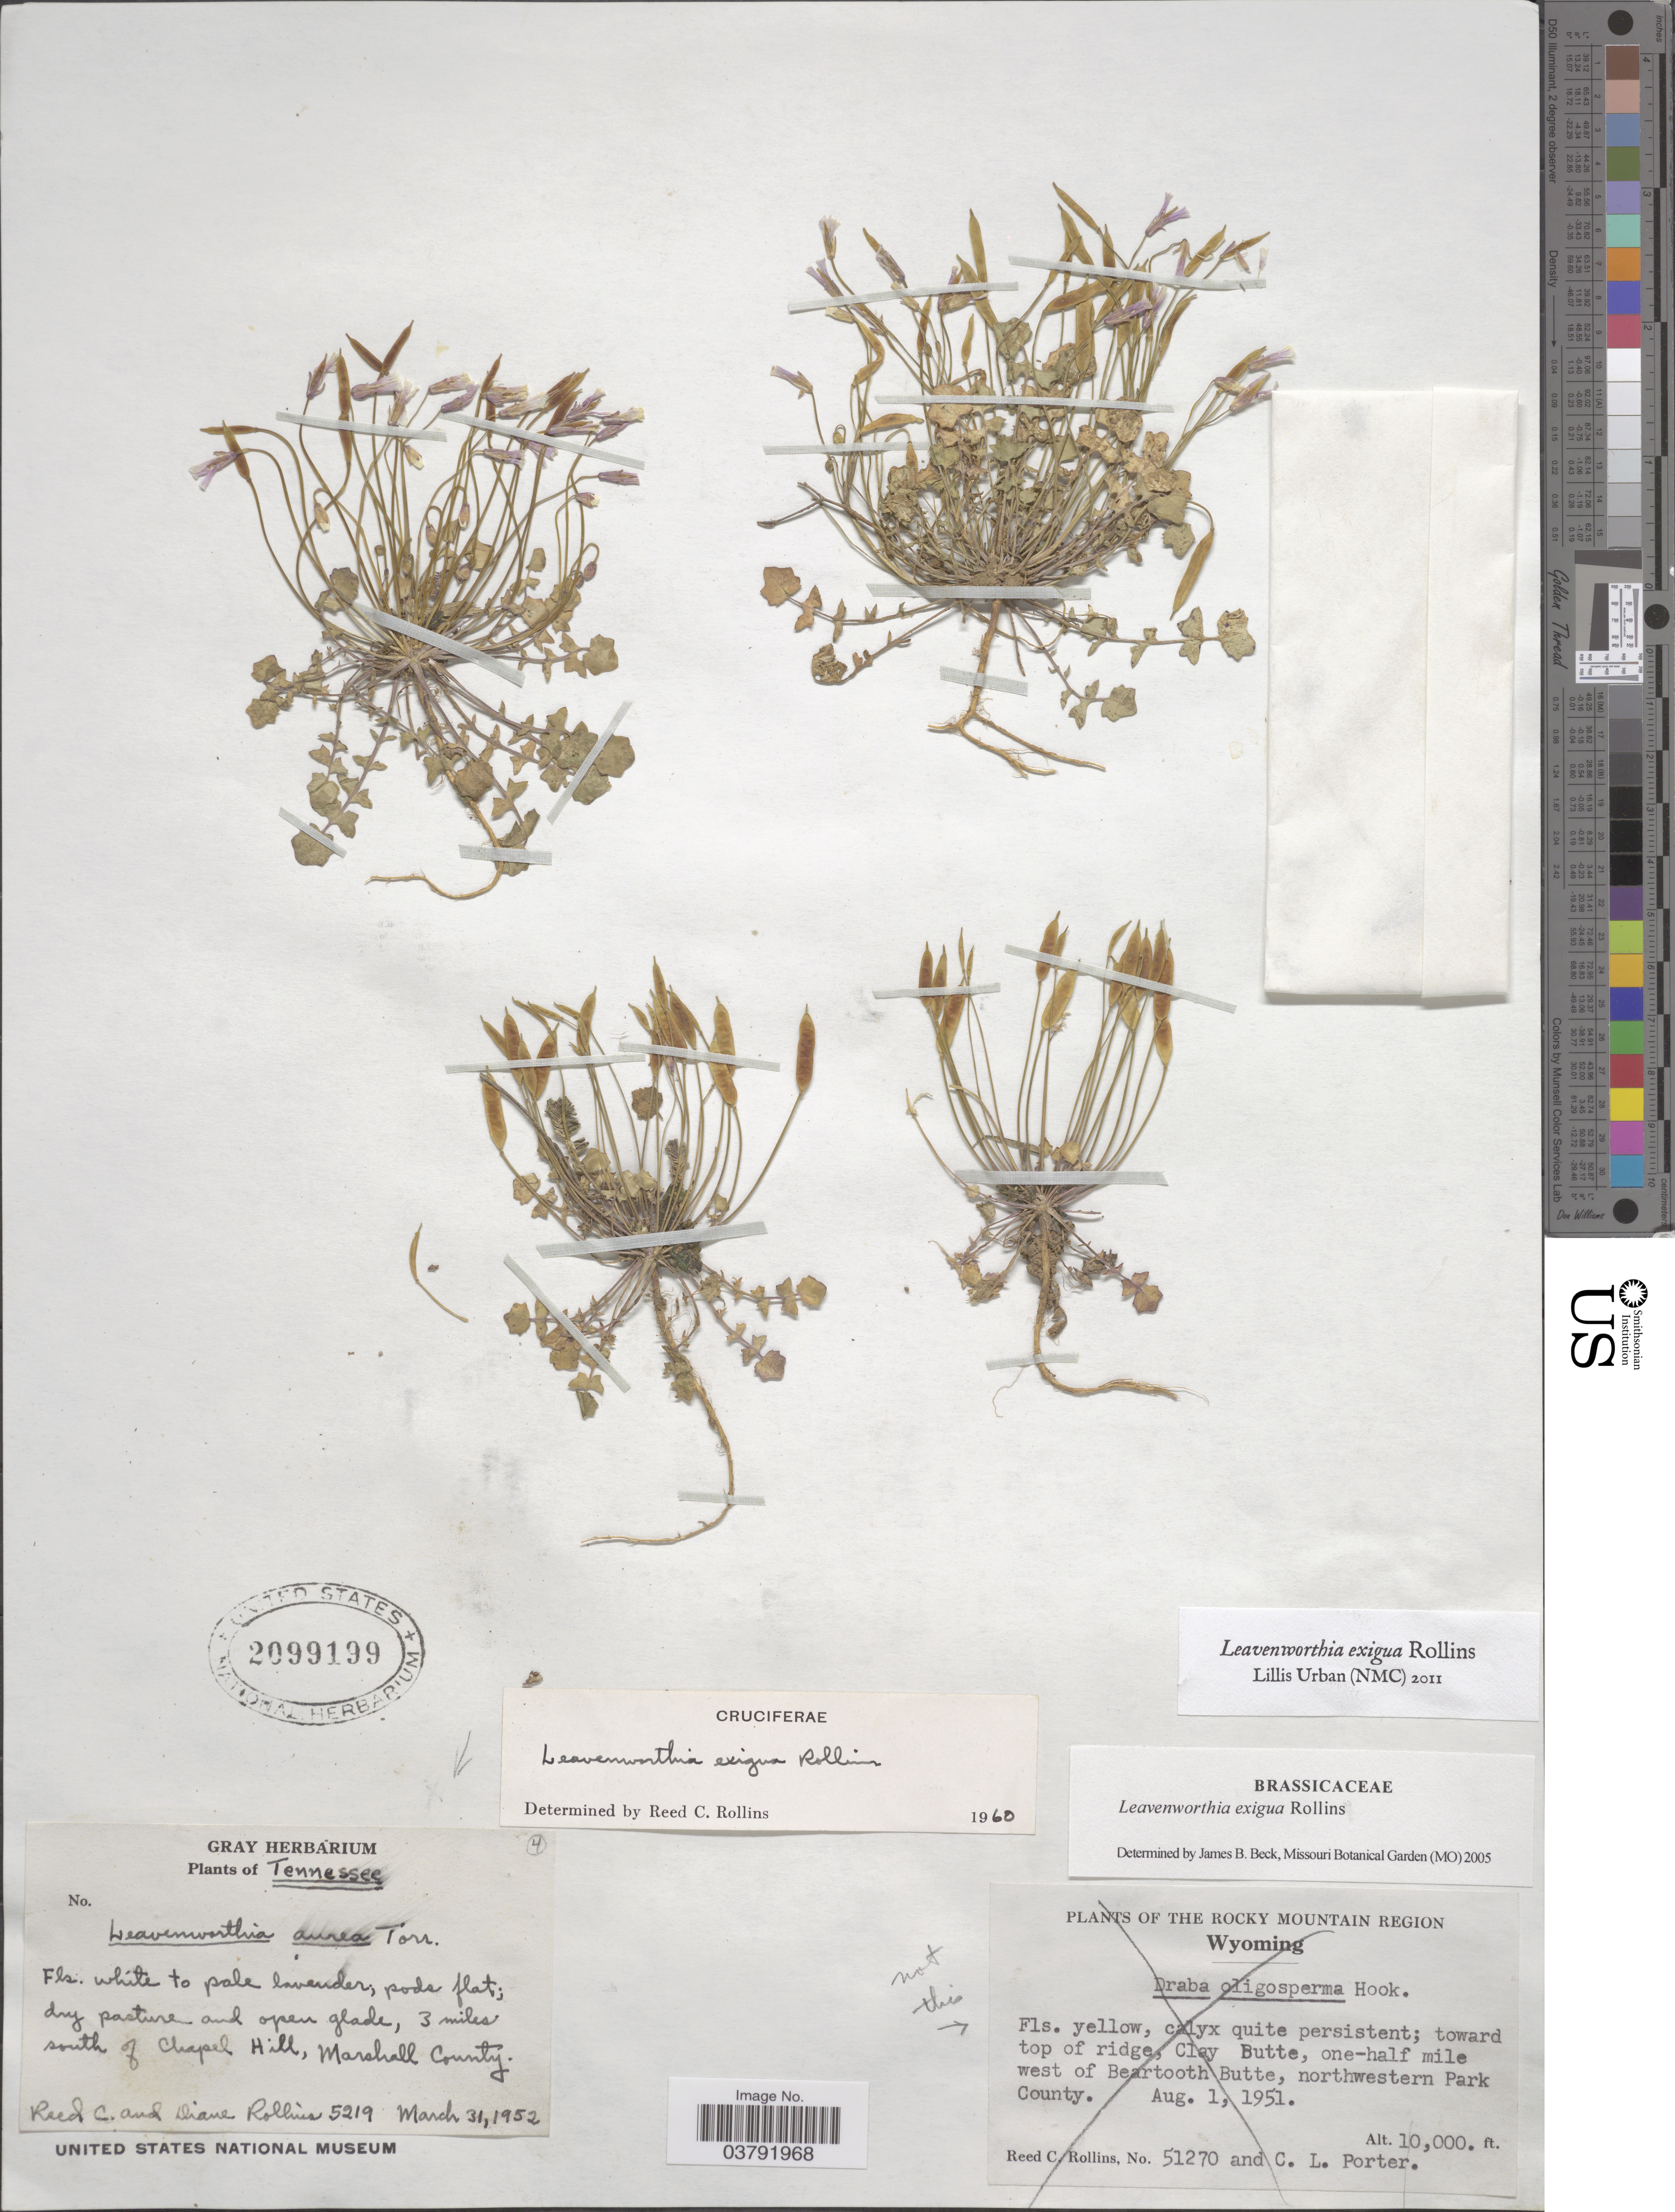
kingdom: Plantae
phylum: Tracheophyta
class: Magnoliopsida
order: Brassicales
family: Brassicaceae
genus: Leavenworthia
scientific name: Leavenworthia exigua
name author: Rollins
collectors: R. C. Rollins & D. Rollins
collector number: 5219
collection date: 1952-03-31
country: United States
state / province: Tennessee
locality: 3 miles south of Chapel Hill, Marshall County.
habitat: toward top of ridge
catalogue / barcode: US 2099199